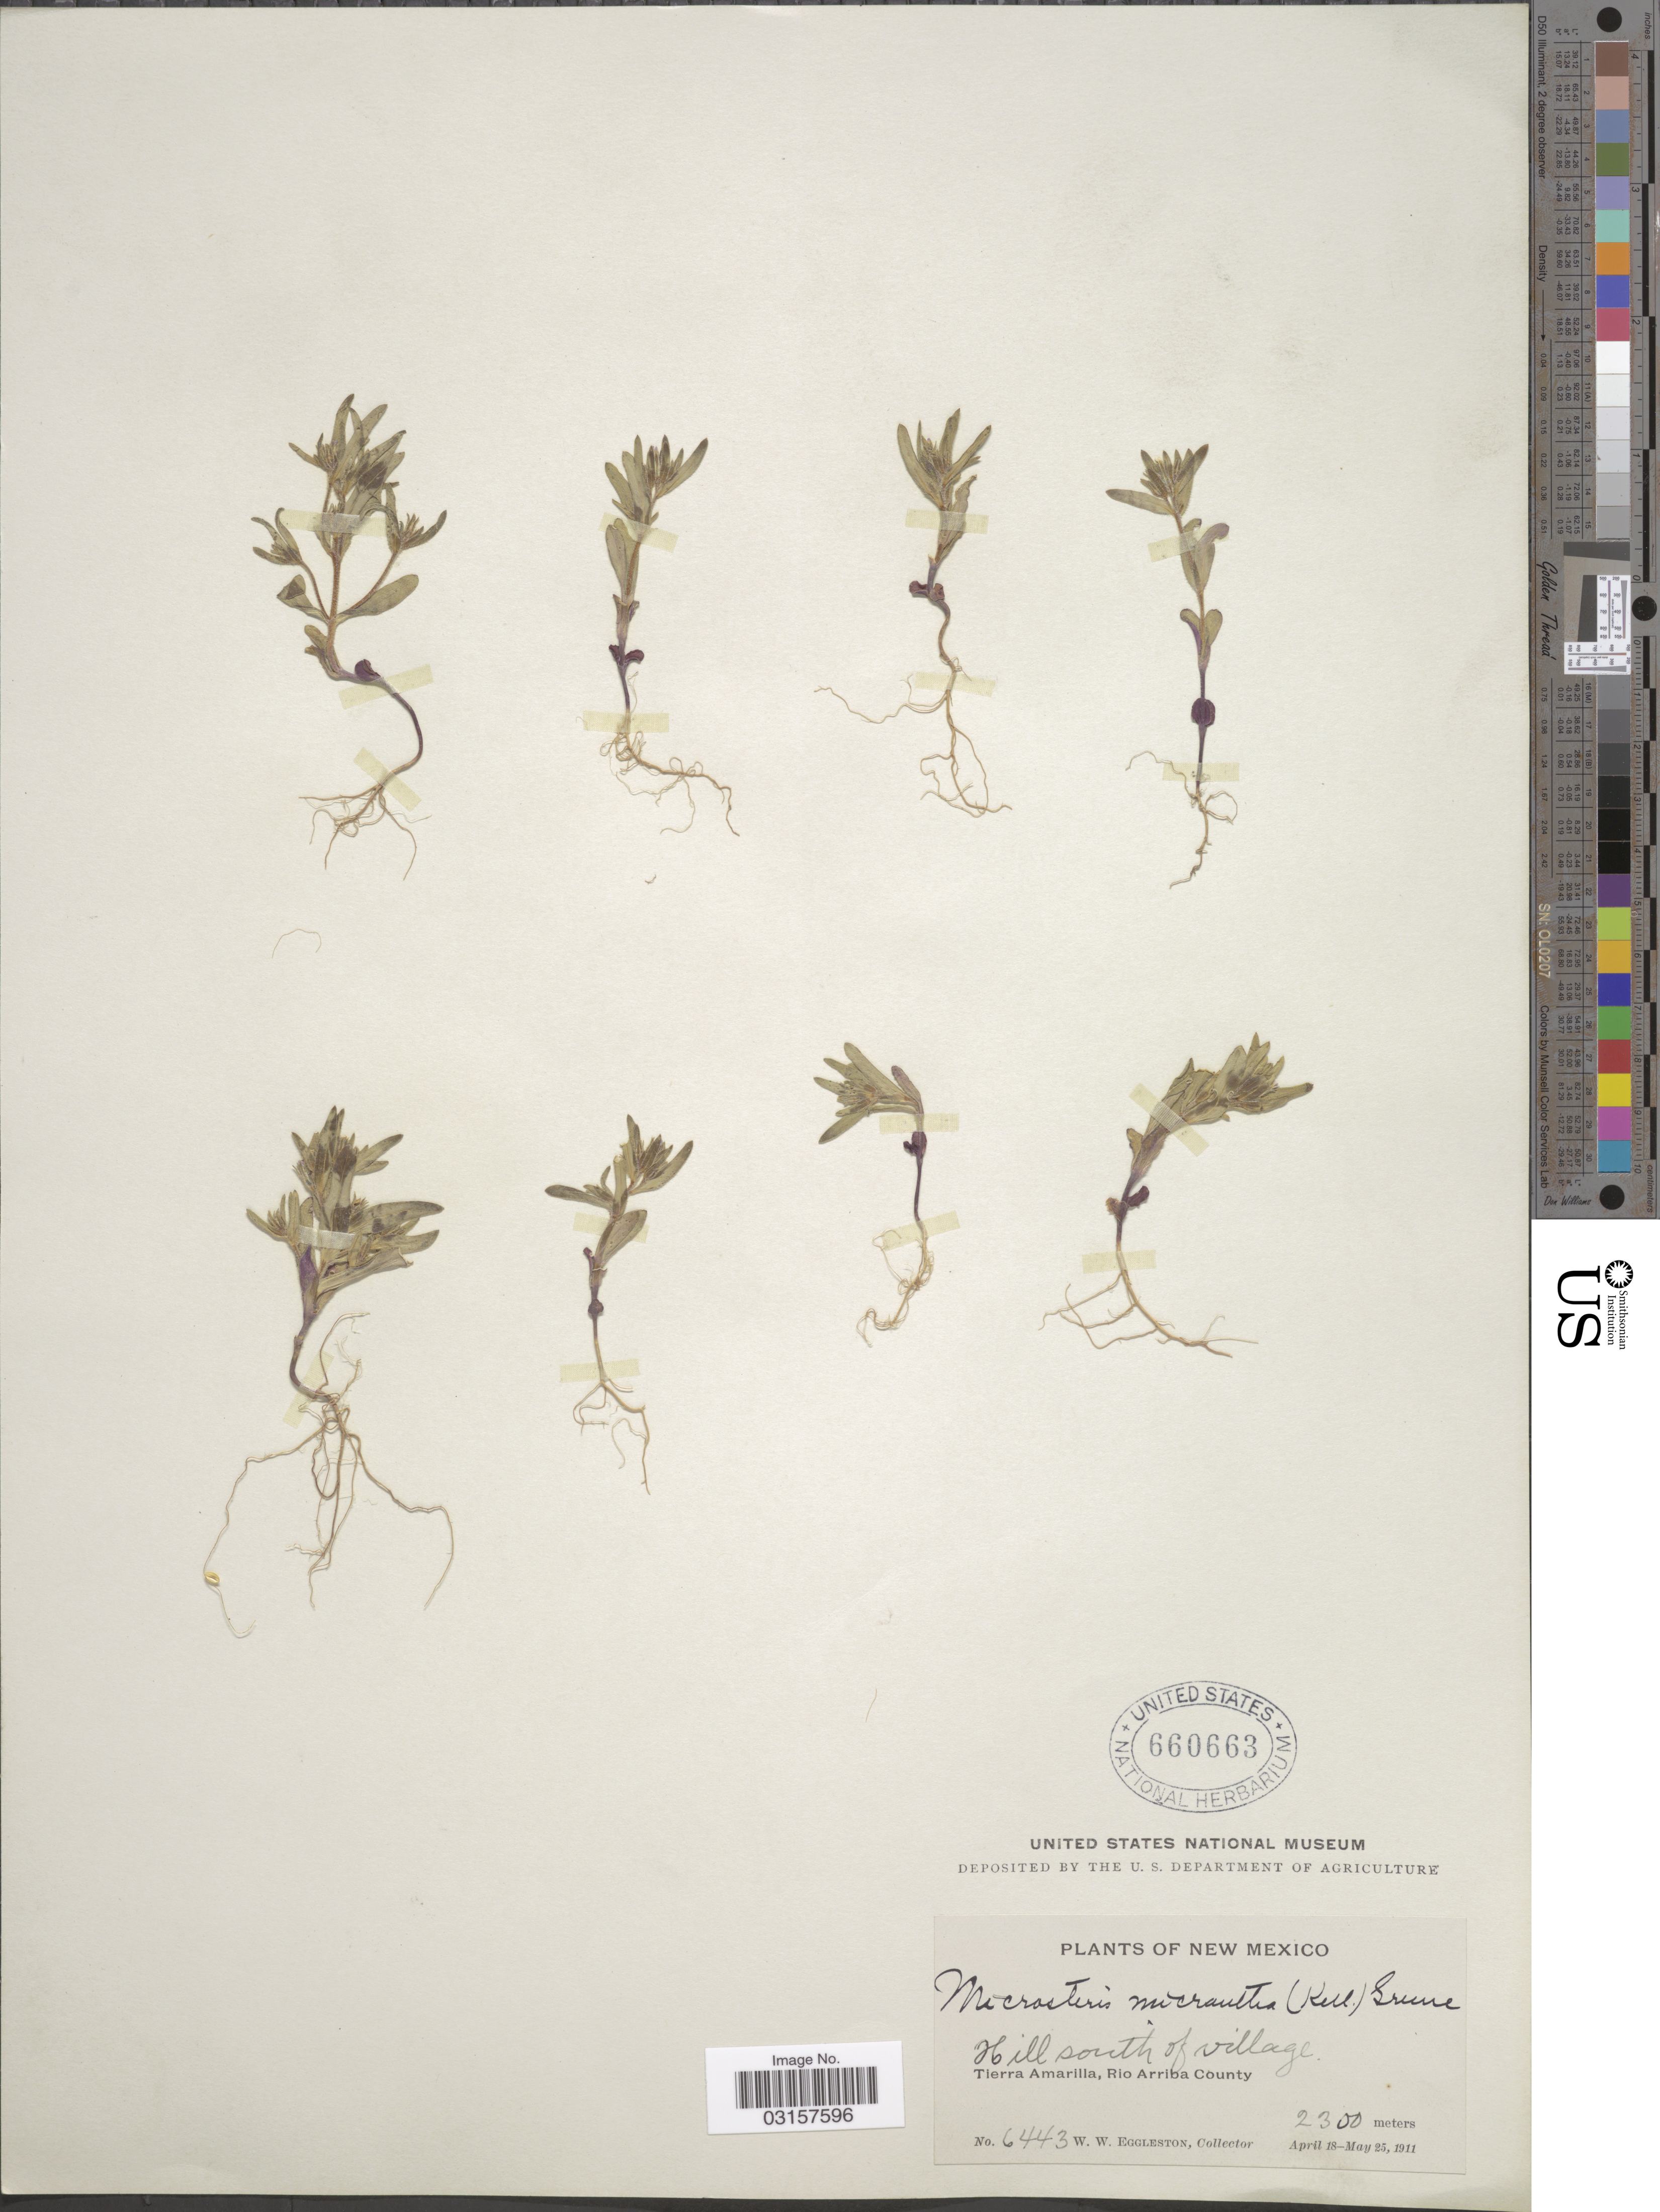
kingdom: Plantae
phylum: Tracheophyta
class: Magnoliopsida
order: Ericales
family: Polemoniaceae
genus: Microsteris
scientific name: Microsteris gracilis var. gracilis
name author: (Hook.) Greene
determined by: (US) Smithsonian Institution - National Museum of Natural History - Department of Botany (UNITED STATES)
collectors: W. W. Eggleston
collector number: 6443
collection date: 1911-04-18/1911-05-25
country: United States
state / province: New Mexico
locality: Hills south of village, Tierra Amarilla, Rio Arriba County.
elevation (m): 2300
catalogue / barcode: US 660663